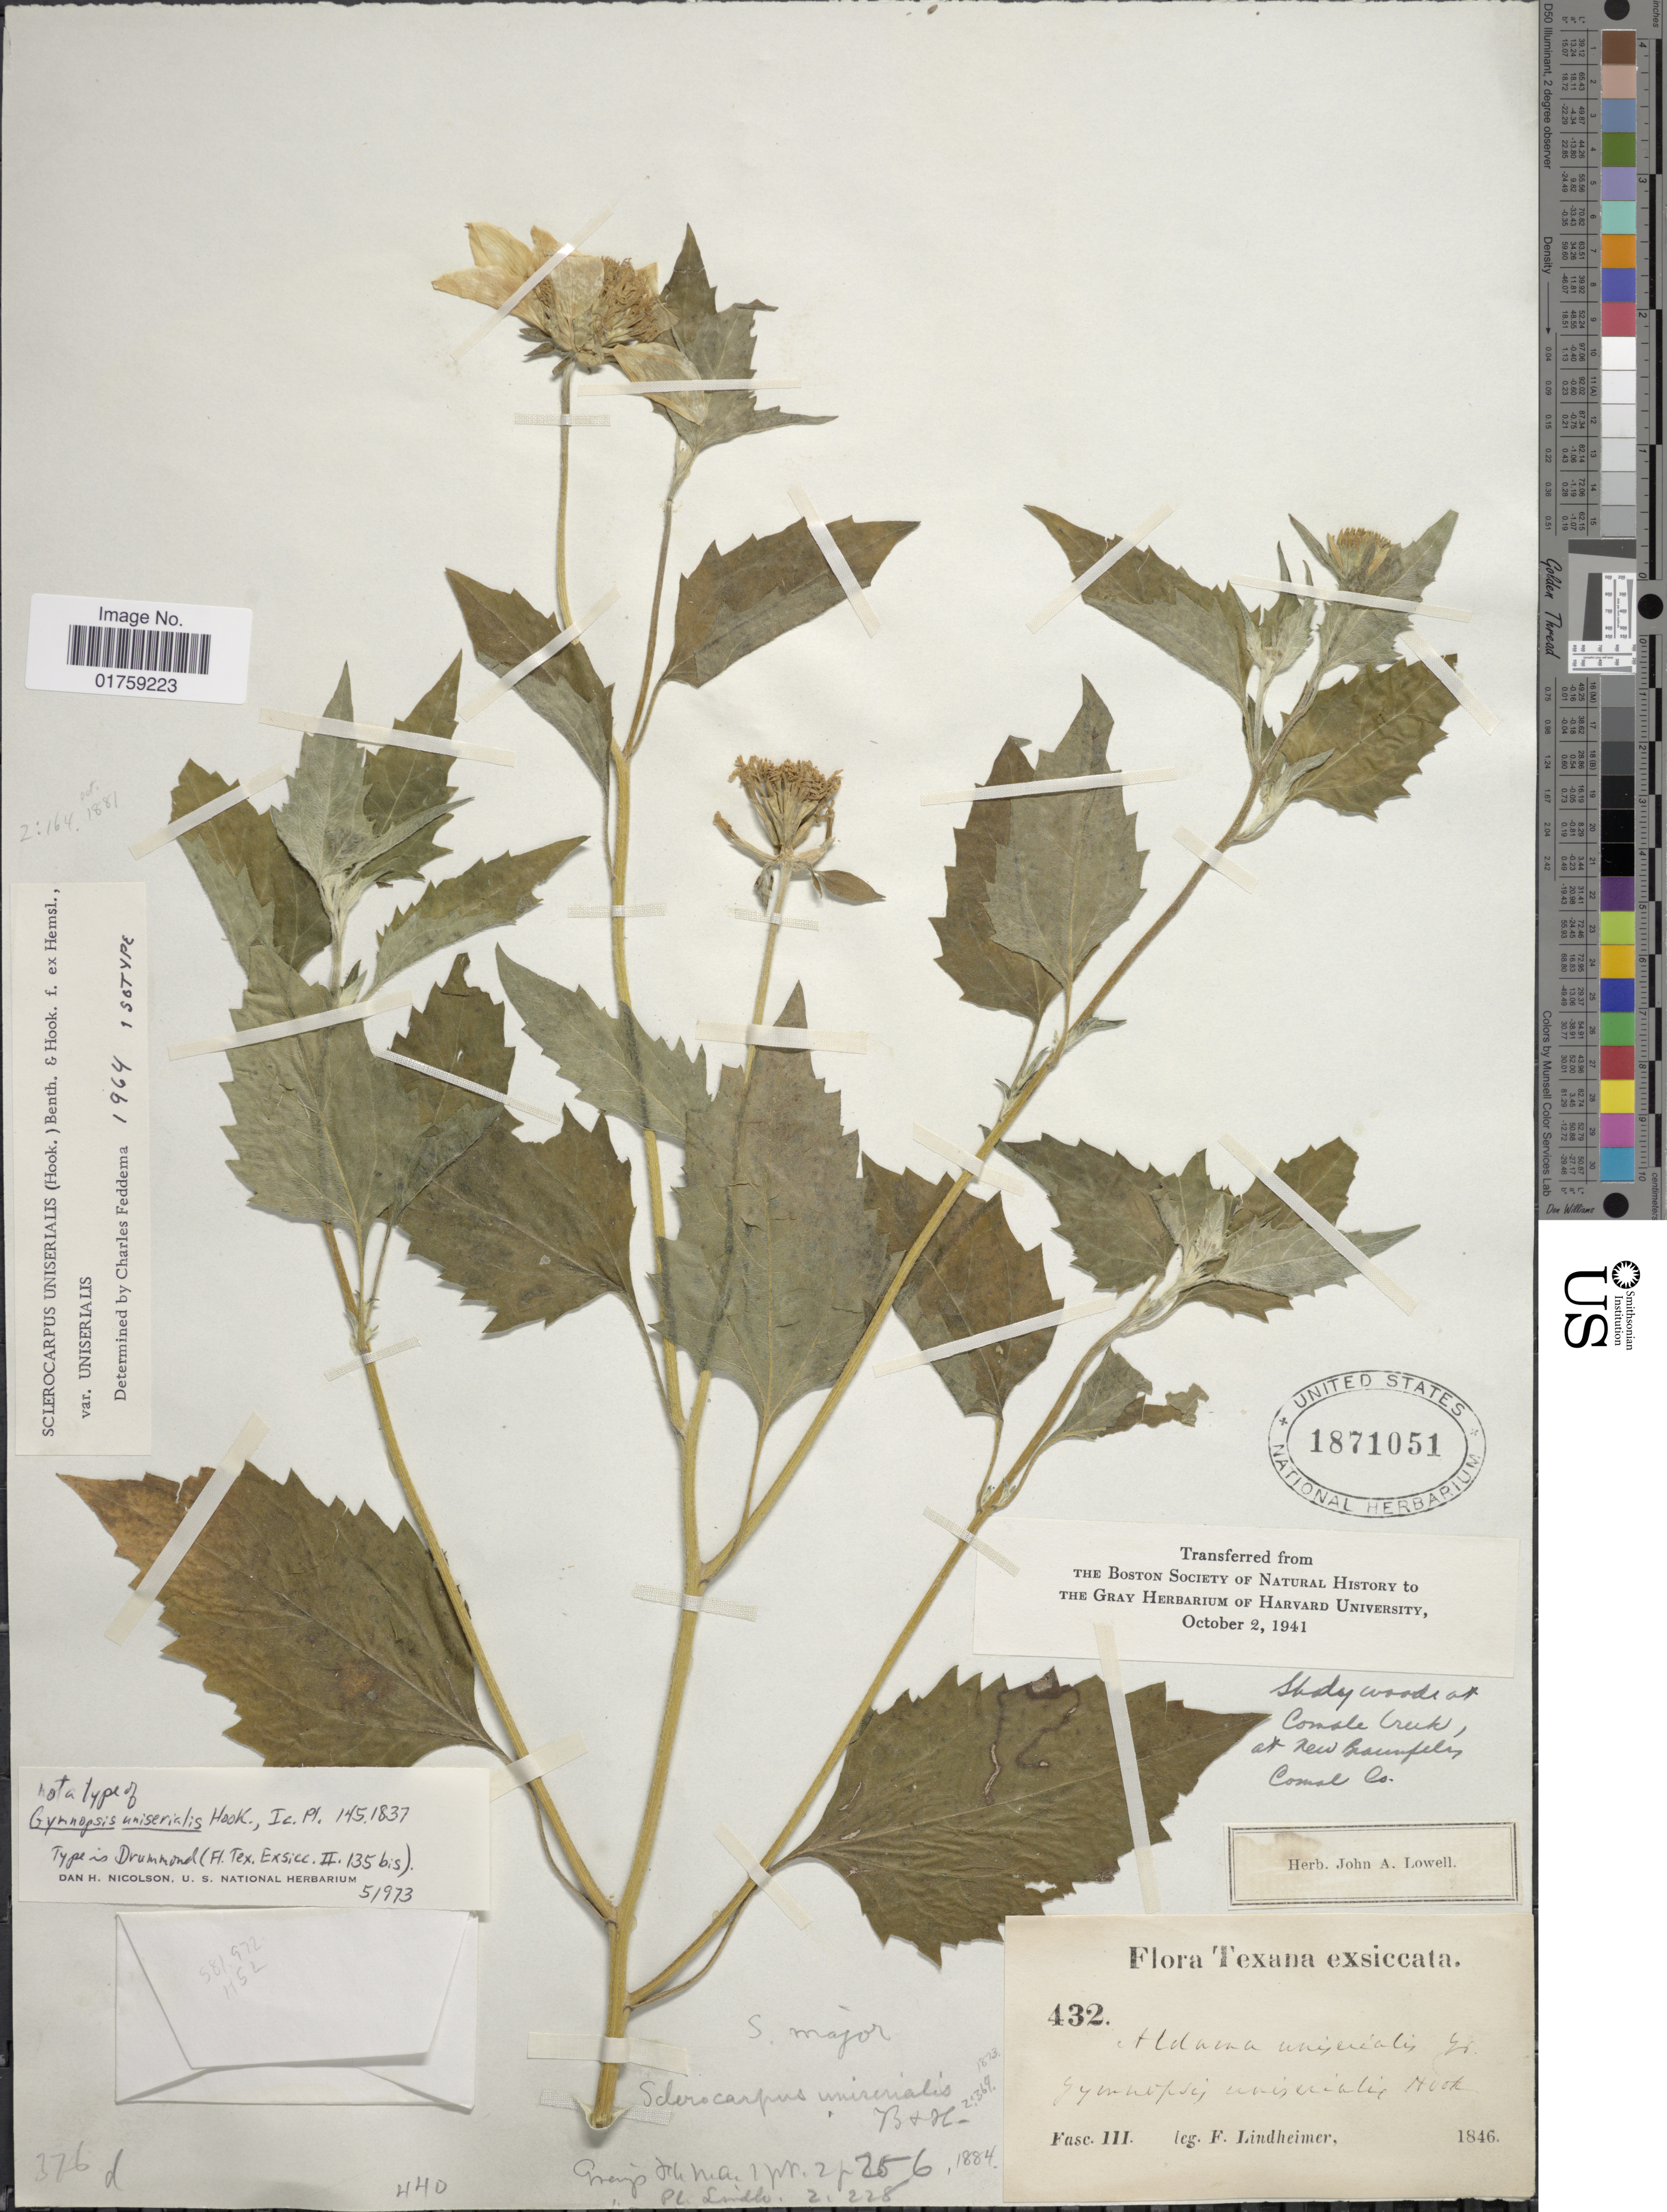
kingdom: Plantae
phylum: Tracheophyta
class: Magnoliopsida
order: Asterales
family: Asteraceae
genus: Sclerocarpus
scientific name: Sclerocarpus uniserialis var. uniserialis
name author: (Hook.) Benth. & Hook. f. ex Hemsl.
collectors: F. Lindheimer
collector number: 432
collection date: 1846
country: United States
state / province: Texas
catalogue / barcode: US 1871051